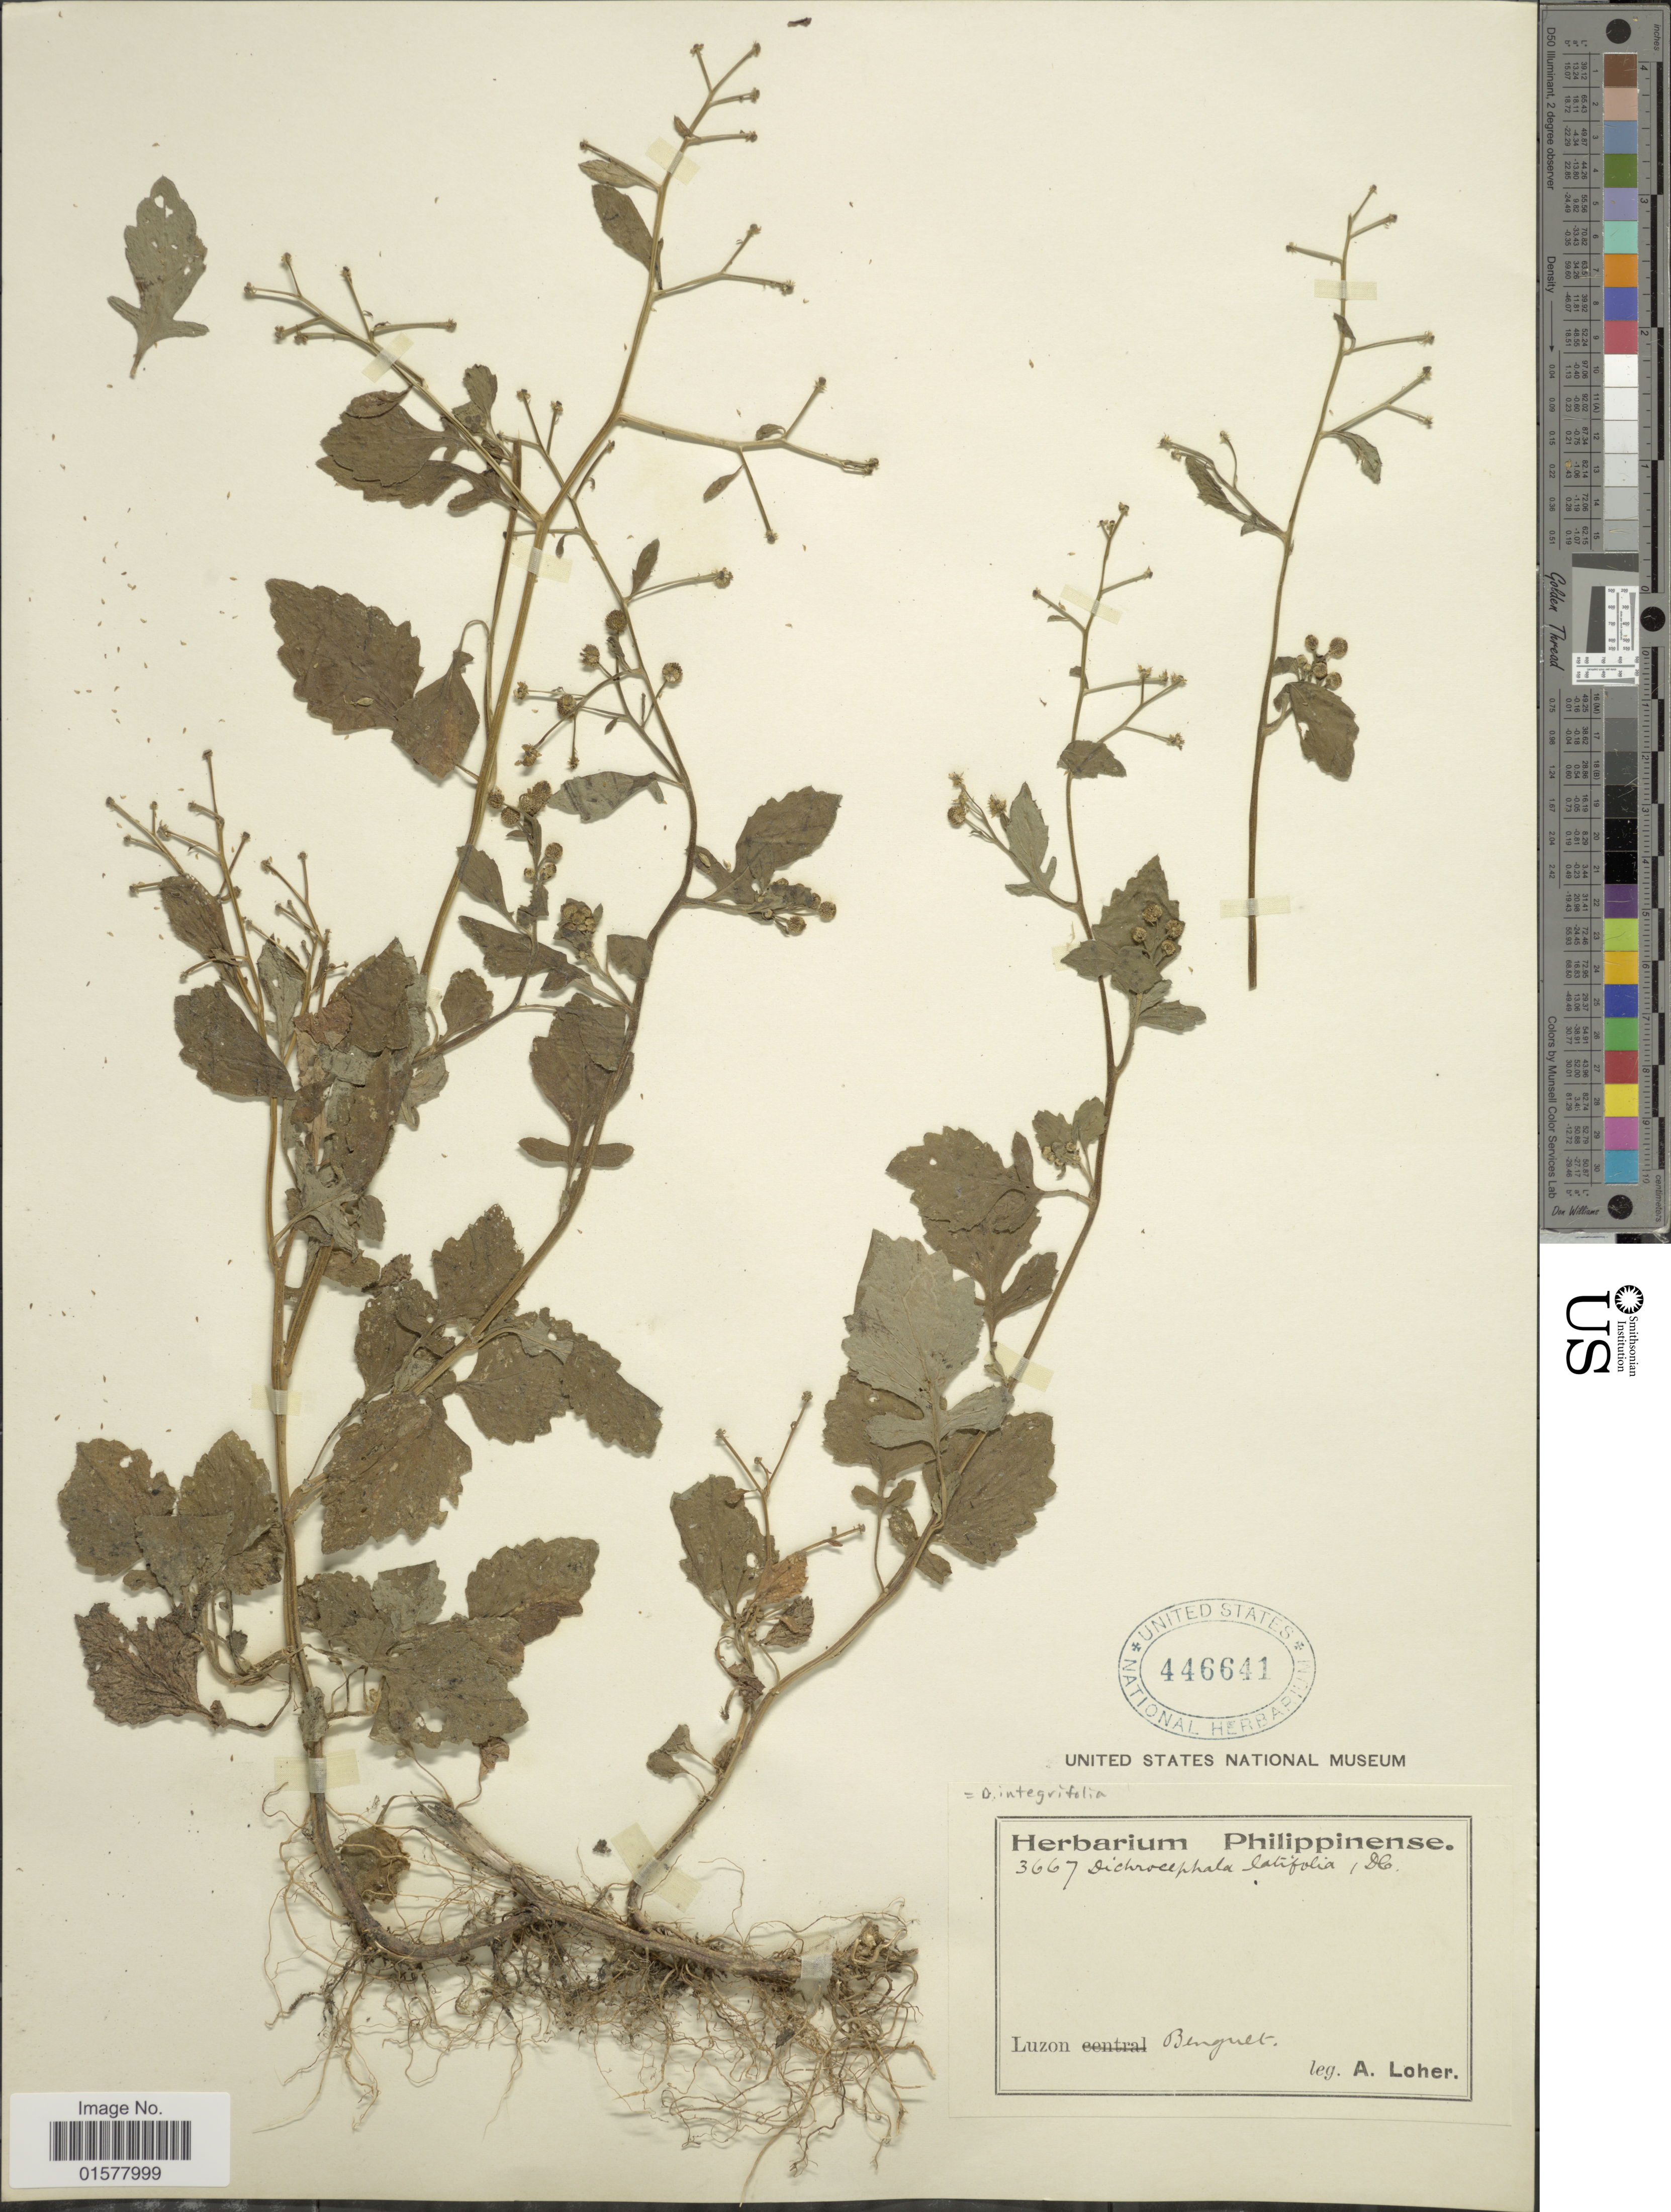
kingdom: Plantae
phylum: Tracheophyta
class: Magnoliopsida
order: Asterales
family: Asteraceae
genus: Dichrocephala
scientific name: Dichrocephala integrifolia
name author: (L. f.) Kuntze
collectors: A. Loher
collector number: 3667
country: Philippines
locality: Benguet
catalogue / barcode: US 446641